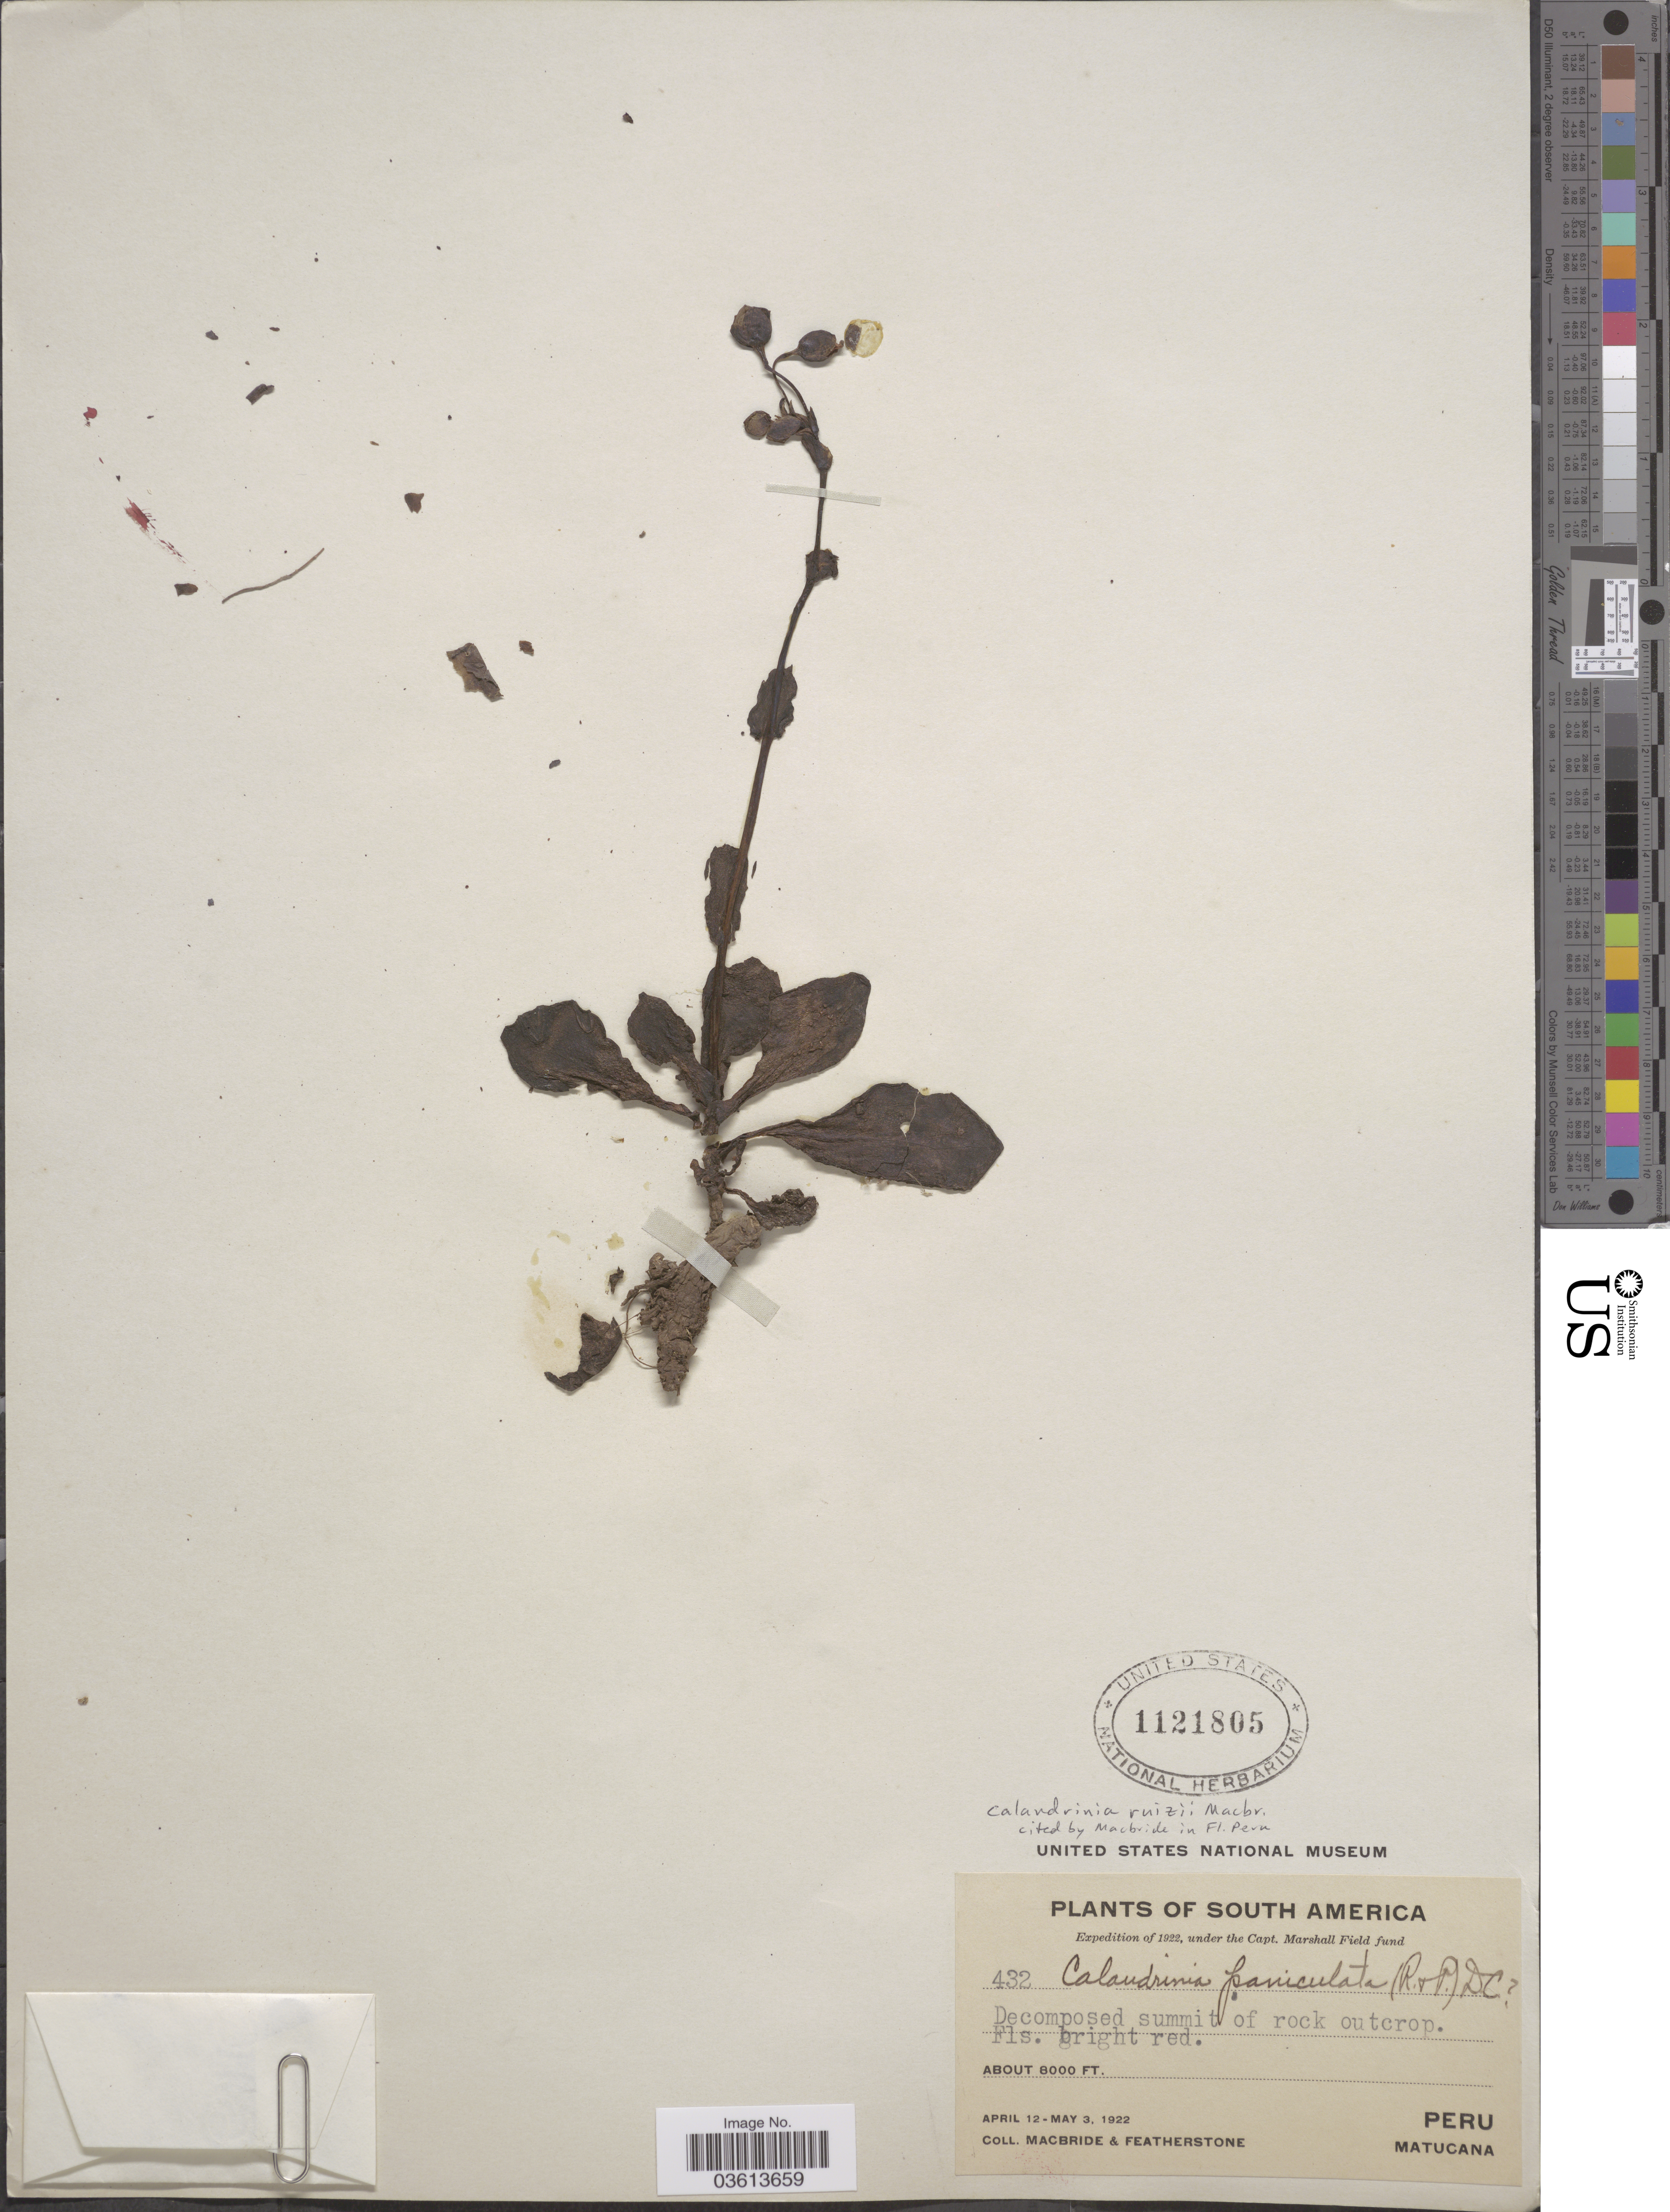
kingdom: Plantae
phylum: Tracheophyta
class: Magnoliopsida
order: Caryophyllales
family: Montiaceae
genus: Cistanthe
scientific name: Cistanthe paniculata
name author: (DC.) Carolin ex Hershk.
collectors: Macbride, -- & -. Featherstone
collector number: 432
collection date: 1922-04-12/1922-05-03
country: Peru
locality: Matucana.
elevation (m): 2438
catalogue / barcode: US 1121805